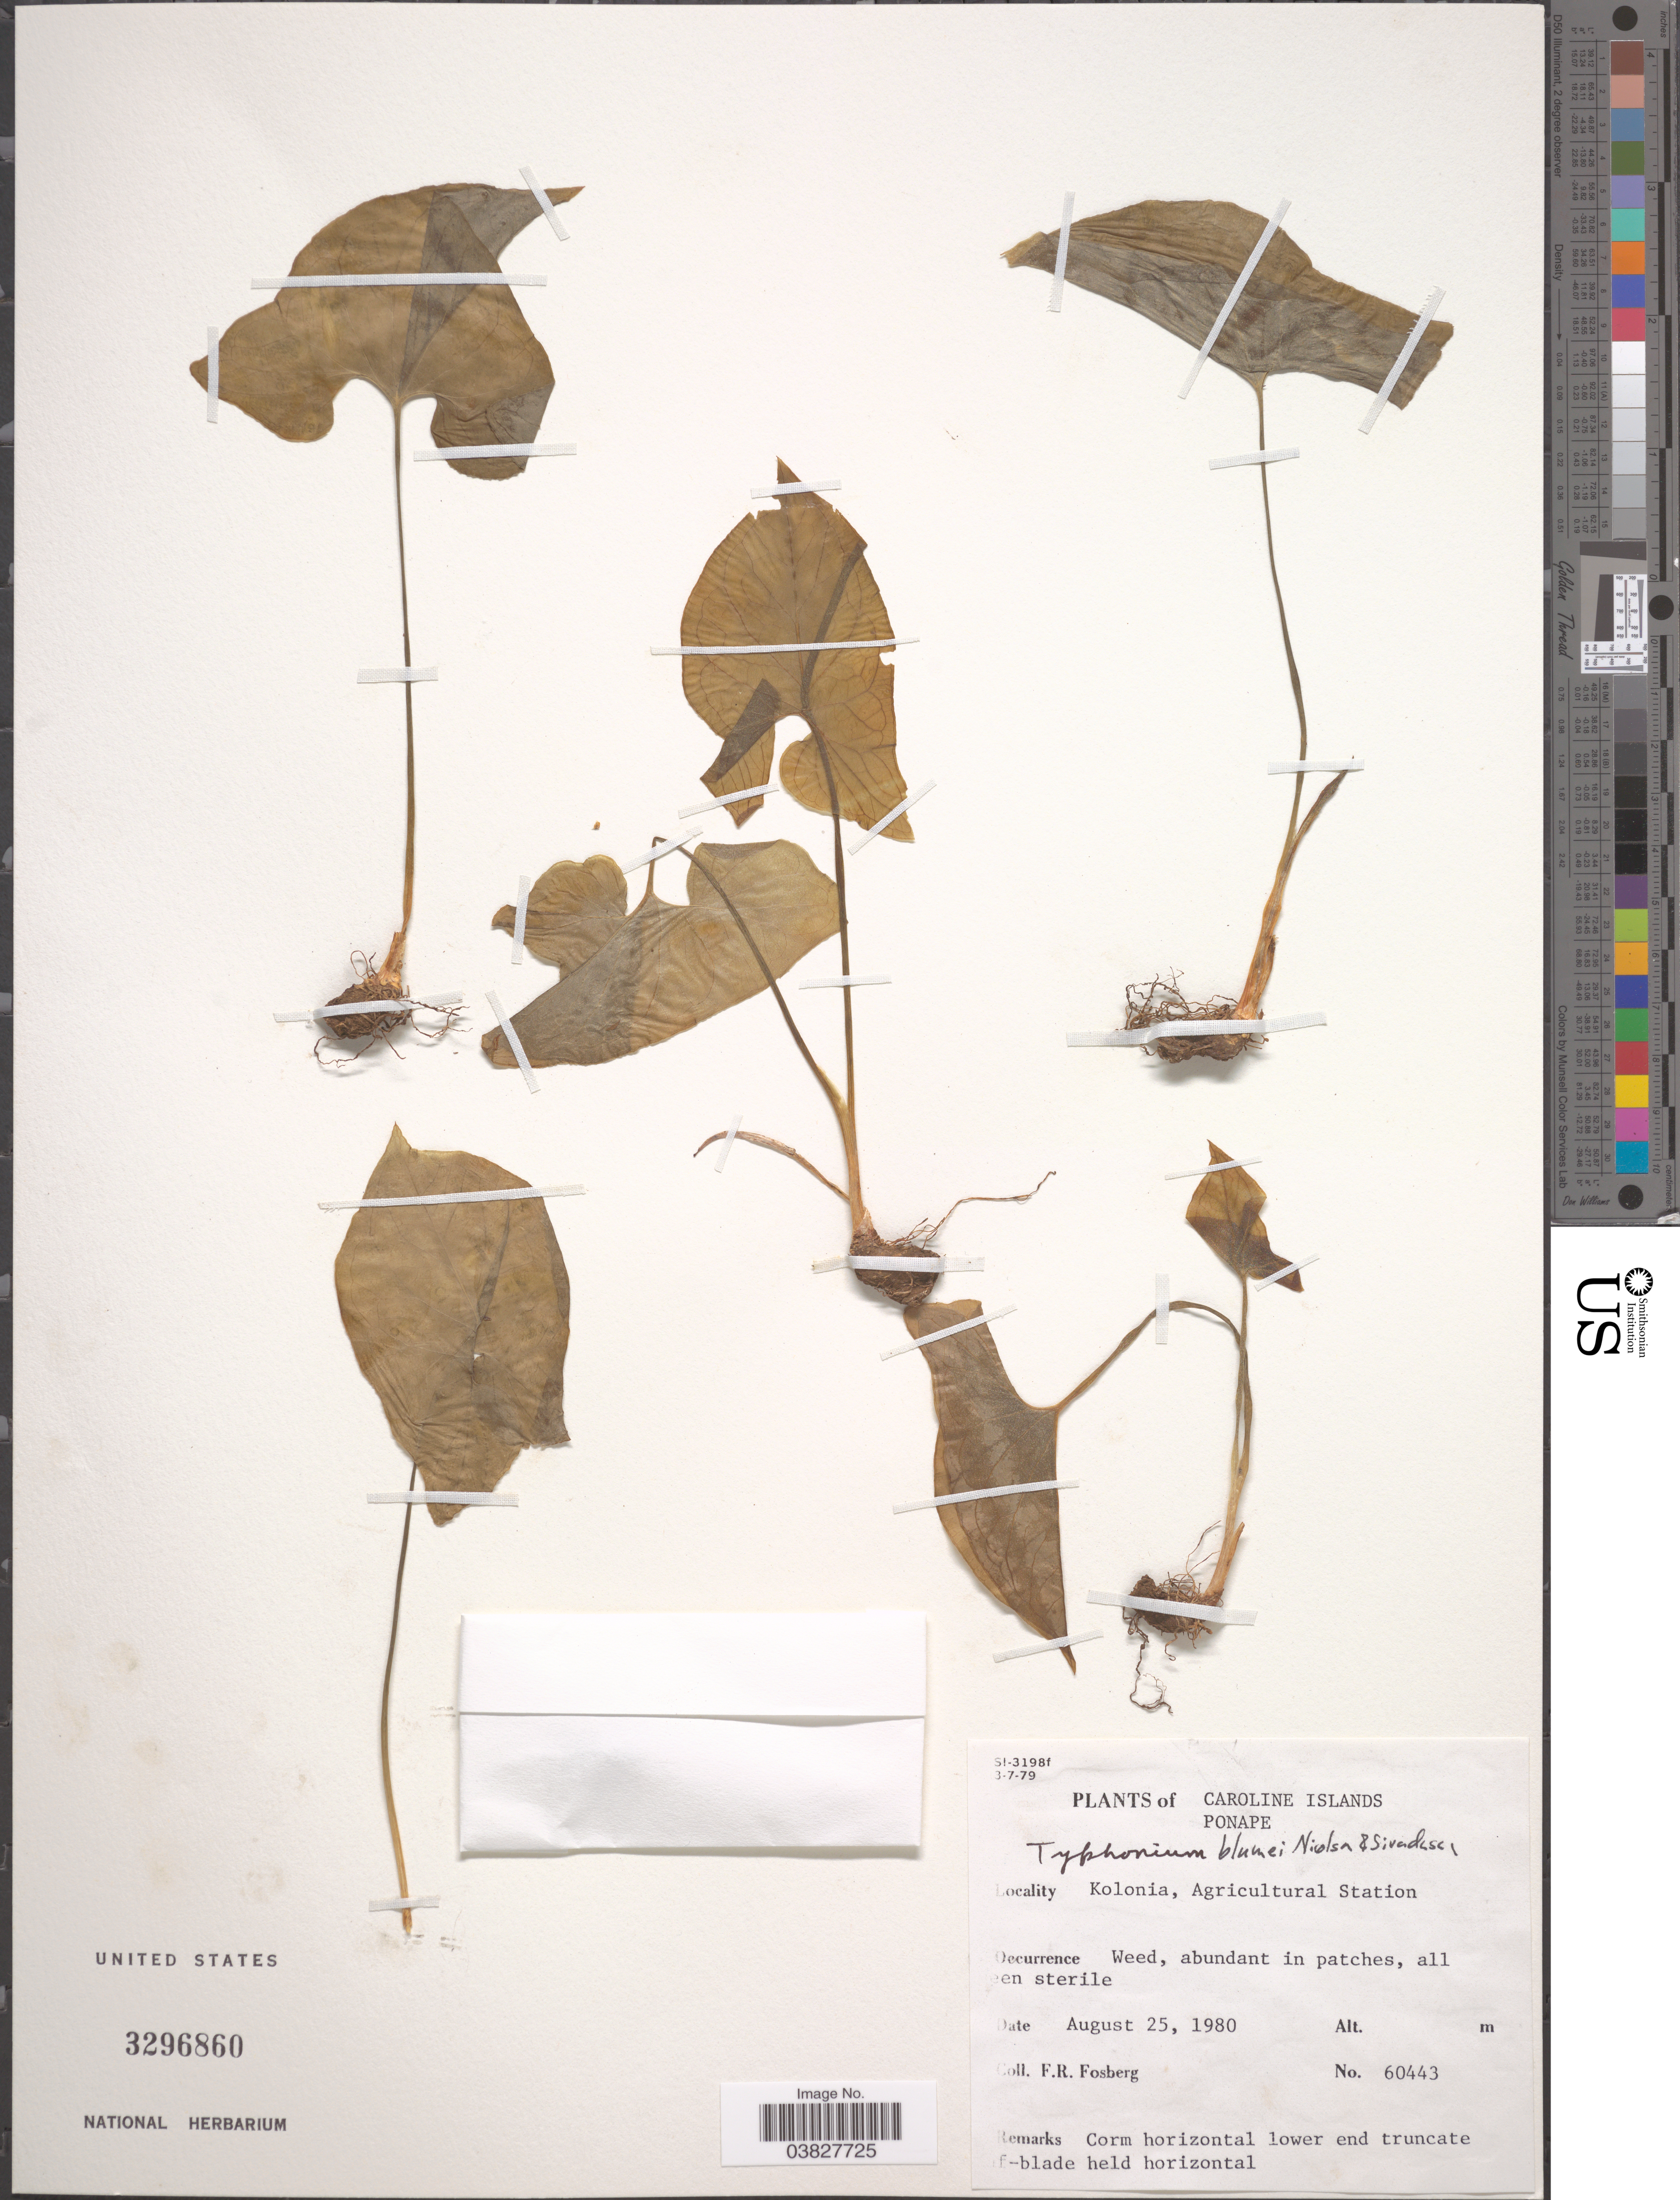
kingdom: Plantae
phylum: Tracheophyta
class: Liliopsida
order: Alismatales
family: Araceae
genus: Typhonium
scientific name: Typhonium blumei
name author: Nicolson & Sivad.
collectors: F. R. Fosberg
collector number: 60443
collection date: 1980-08-25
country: Micronesia, Federated States of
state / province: Pohnpei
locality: Caroline Islands. Ponape. Kolonia, Agricultural Section.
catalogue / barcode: US 3296860